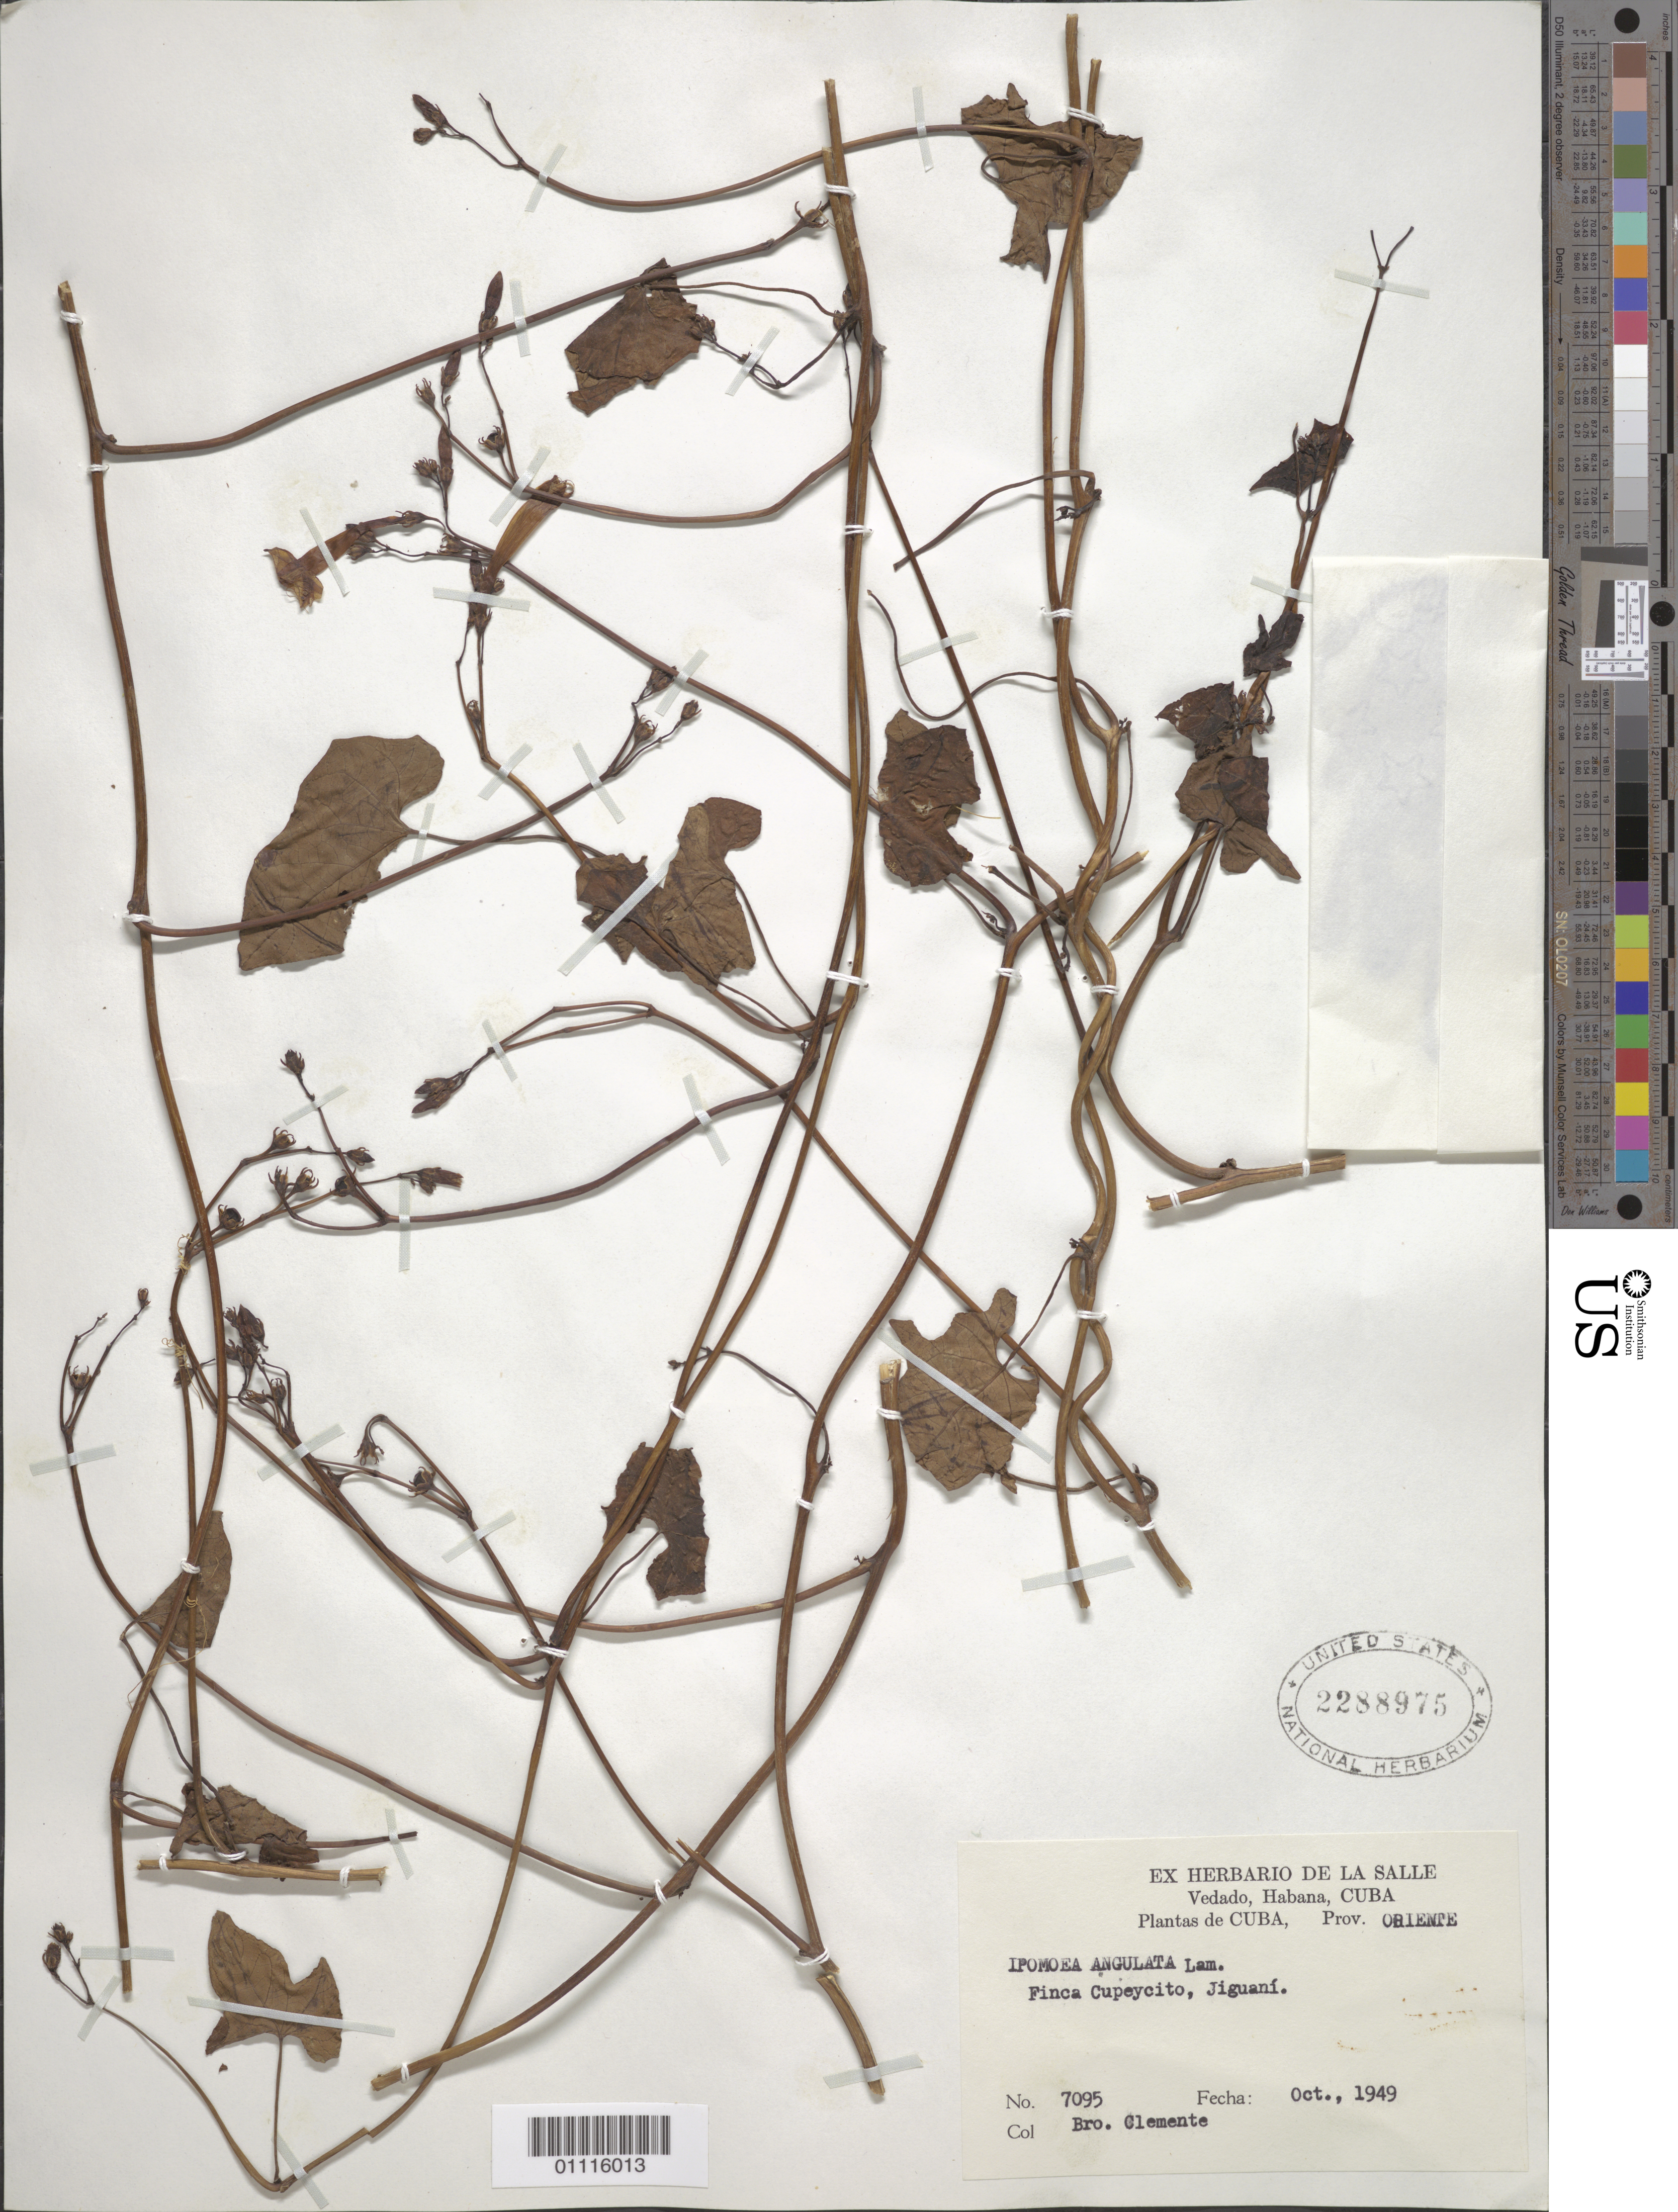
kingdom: Plantae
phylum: Tracheophyta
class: Magnoliopsida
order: Solanales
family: Convolvulaceae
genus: Ipomoea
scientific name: Ipomoea hederifolia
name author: L.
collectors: Bro. Clemente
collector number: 7095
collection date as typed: Oct 1949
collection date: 1949-10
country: Cuba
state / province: Granma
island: Cuba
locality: Finca Cupeycito, Jiguani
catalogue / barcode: US 2288975